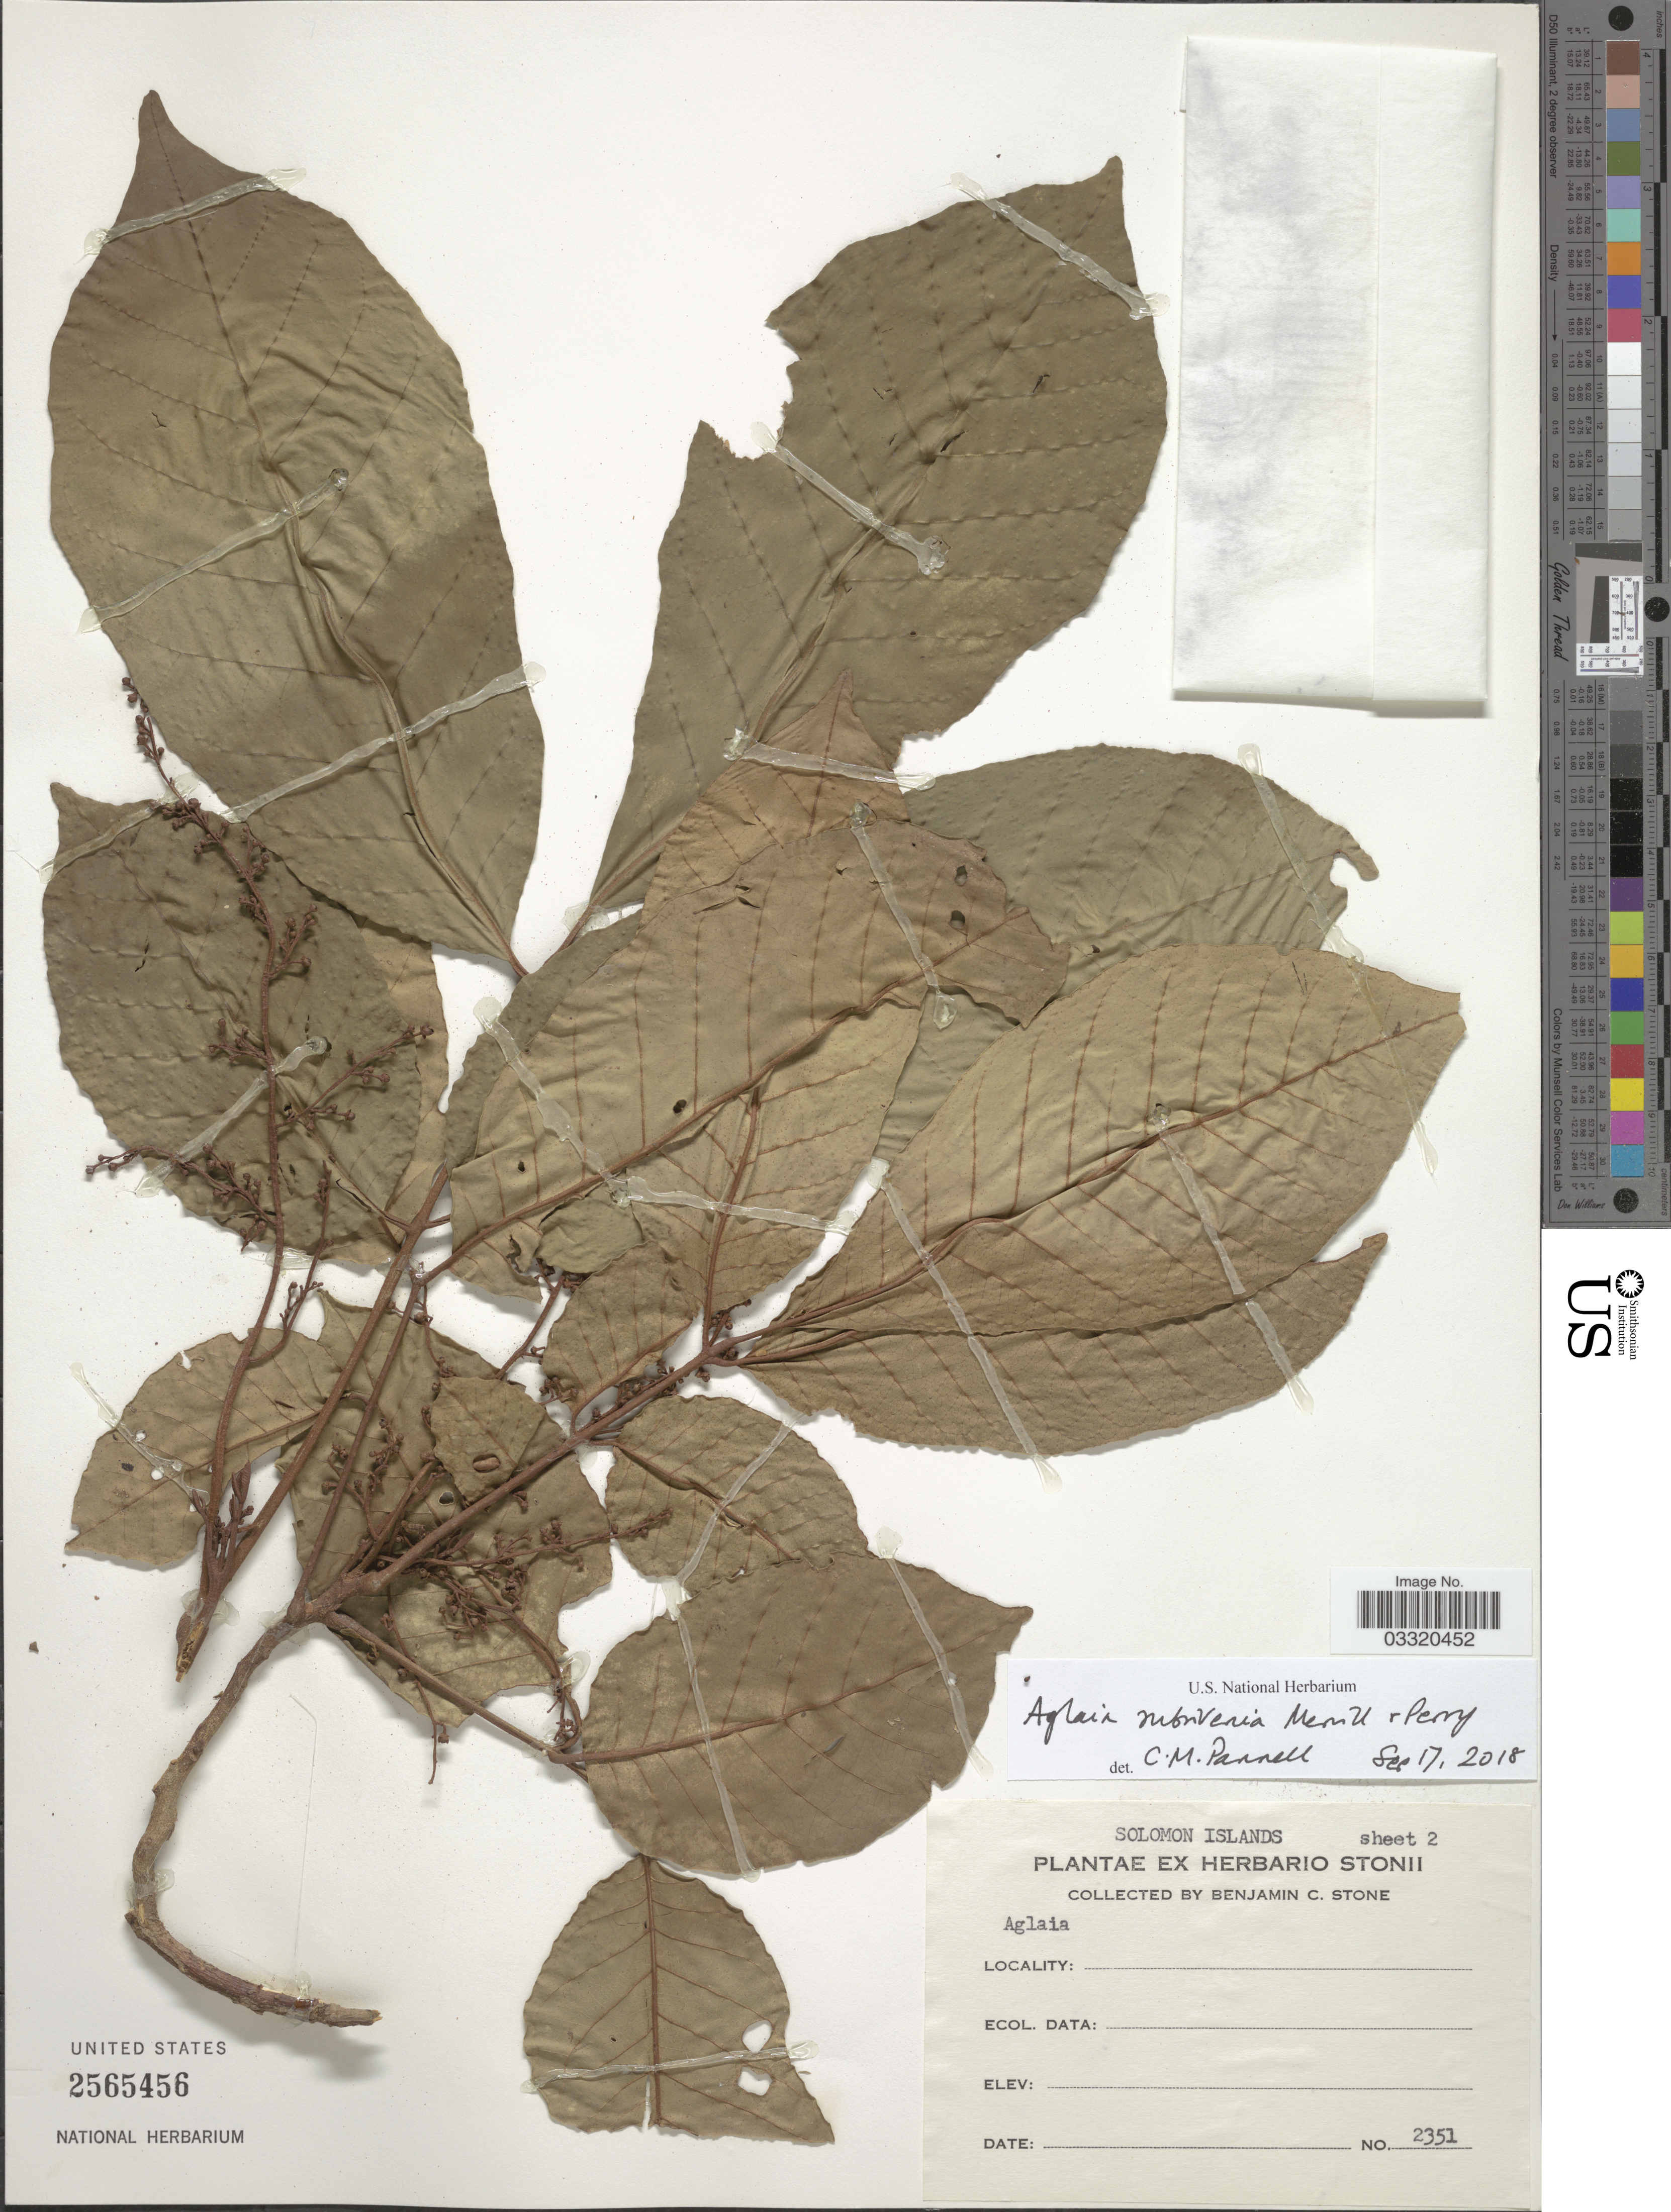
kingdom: Plantae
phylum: Tracheophyta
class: Magnoliopsida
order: Sapindales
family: Meliaceae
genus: Aglaia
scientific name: Aglaia rubrivenia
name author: Merr. & L.M. Perry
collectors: B. C. Stone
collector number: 2351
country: Solomon Islands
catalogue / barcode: US 2565456